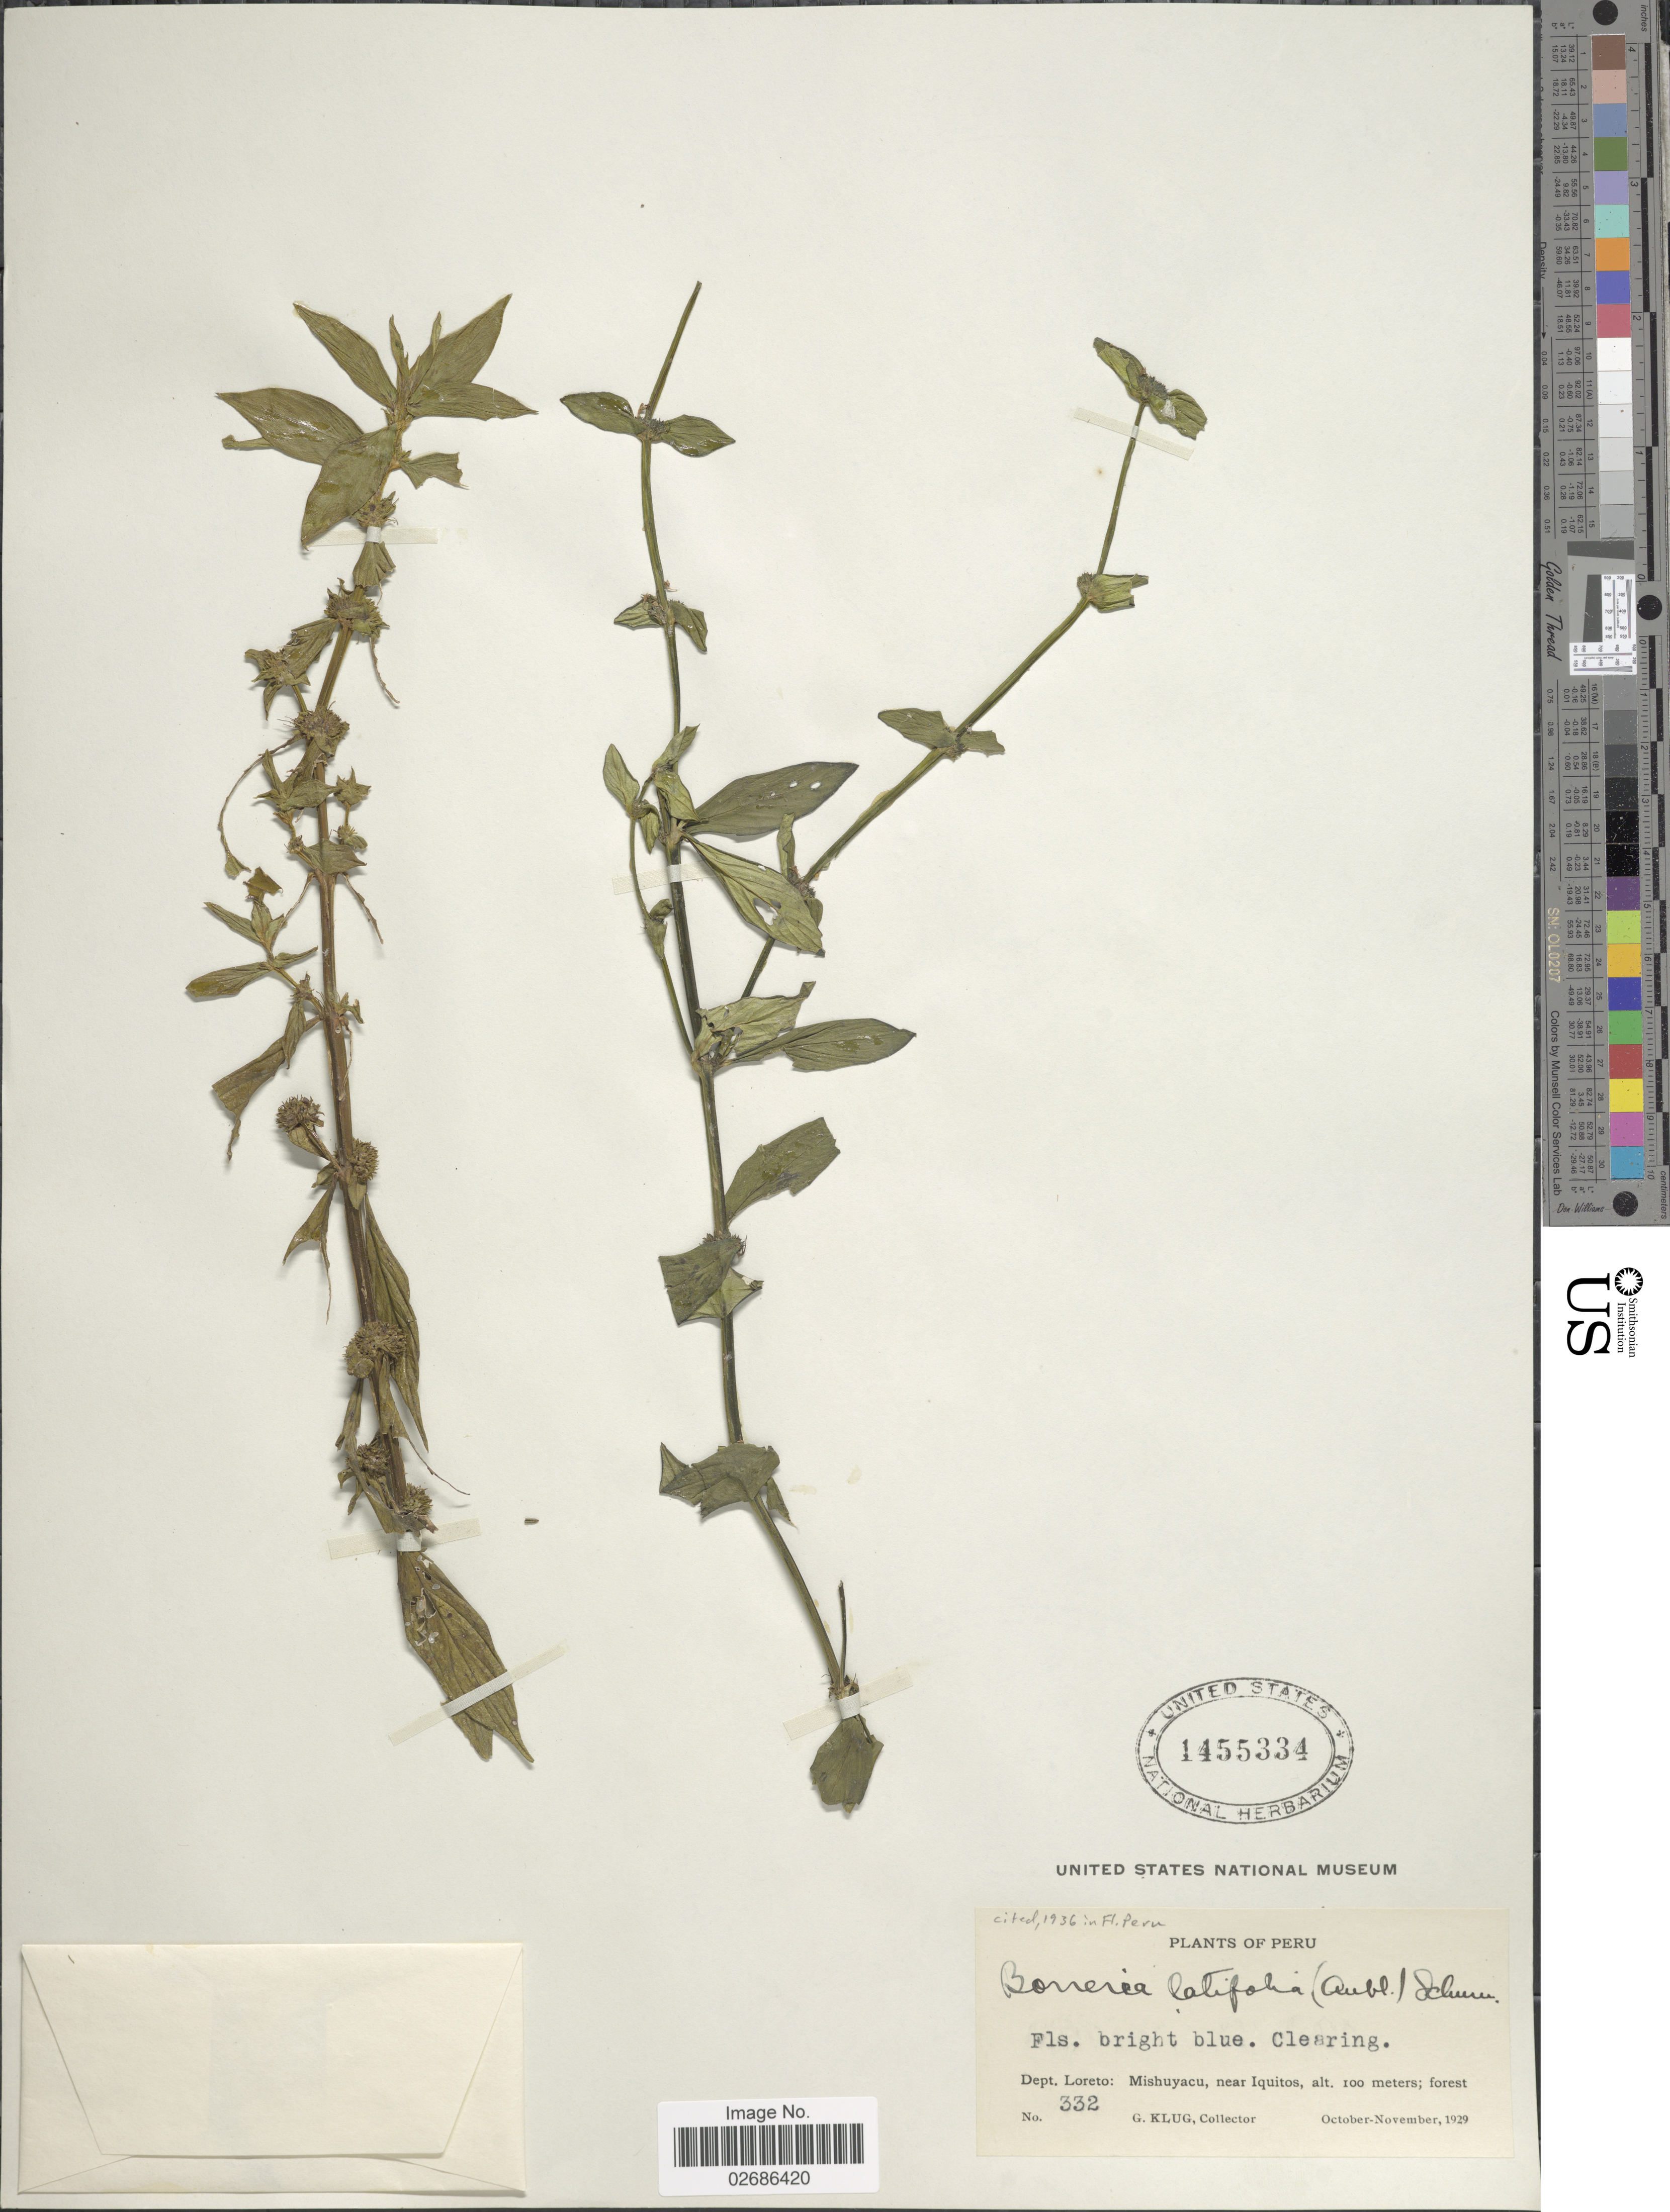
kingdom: Plantae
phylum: Tracheophyta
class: Magnoliopsida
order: Gentianales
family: Rubiaceae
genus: Borreria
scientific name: Borreria latifolia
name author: (Aubl.) K. Schum.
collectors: G. Klug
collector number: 332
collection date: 1929-10/1929-11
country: Peru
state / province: Loreto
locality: Dept. Loreto: Mishuyacu, near Iquitos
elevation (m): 100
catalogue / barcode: US 1455334